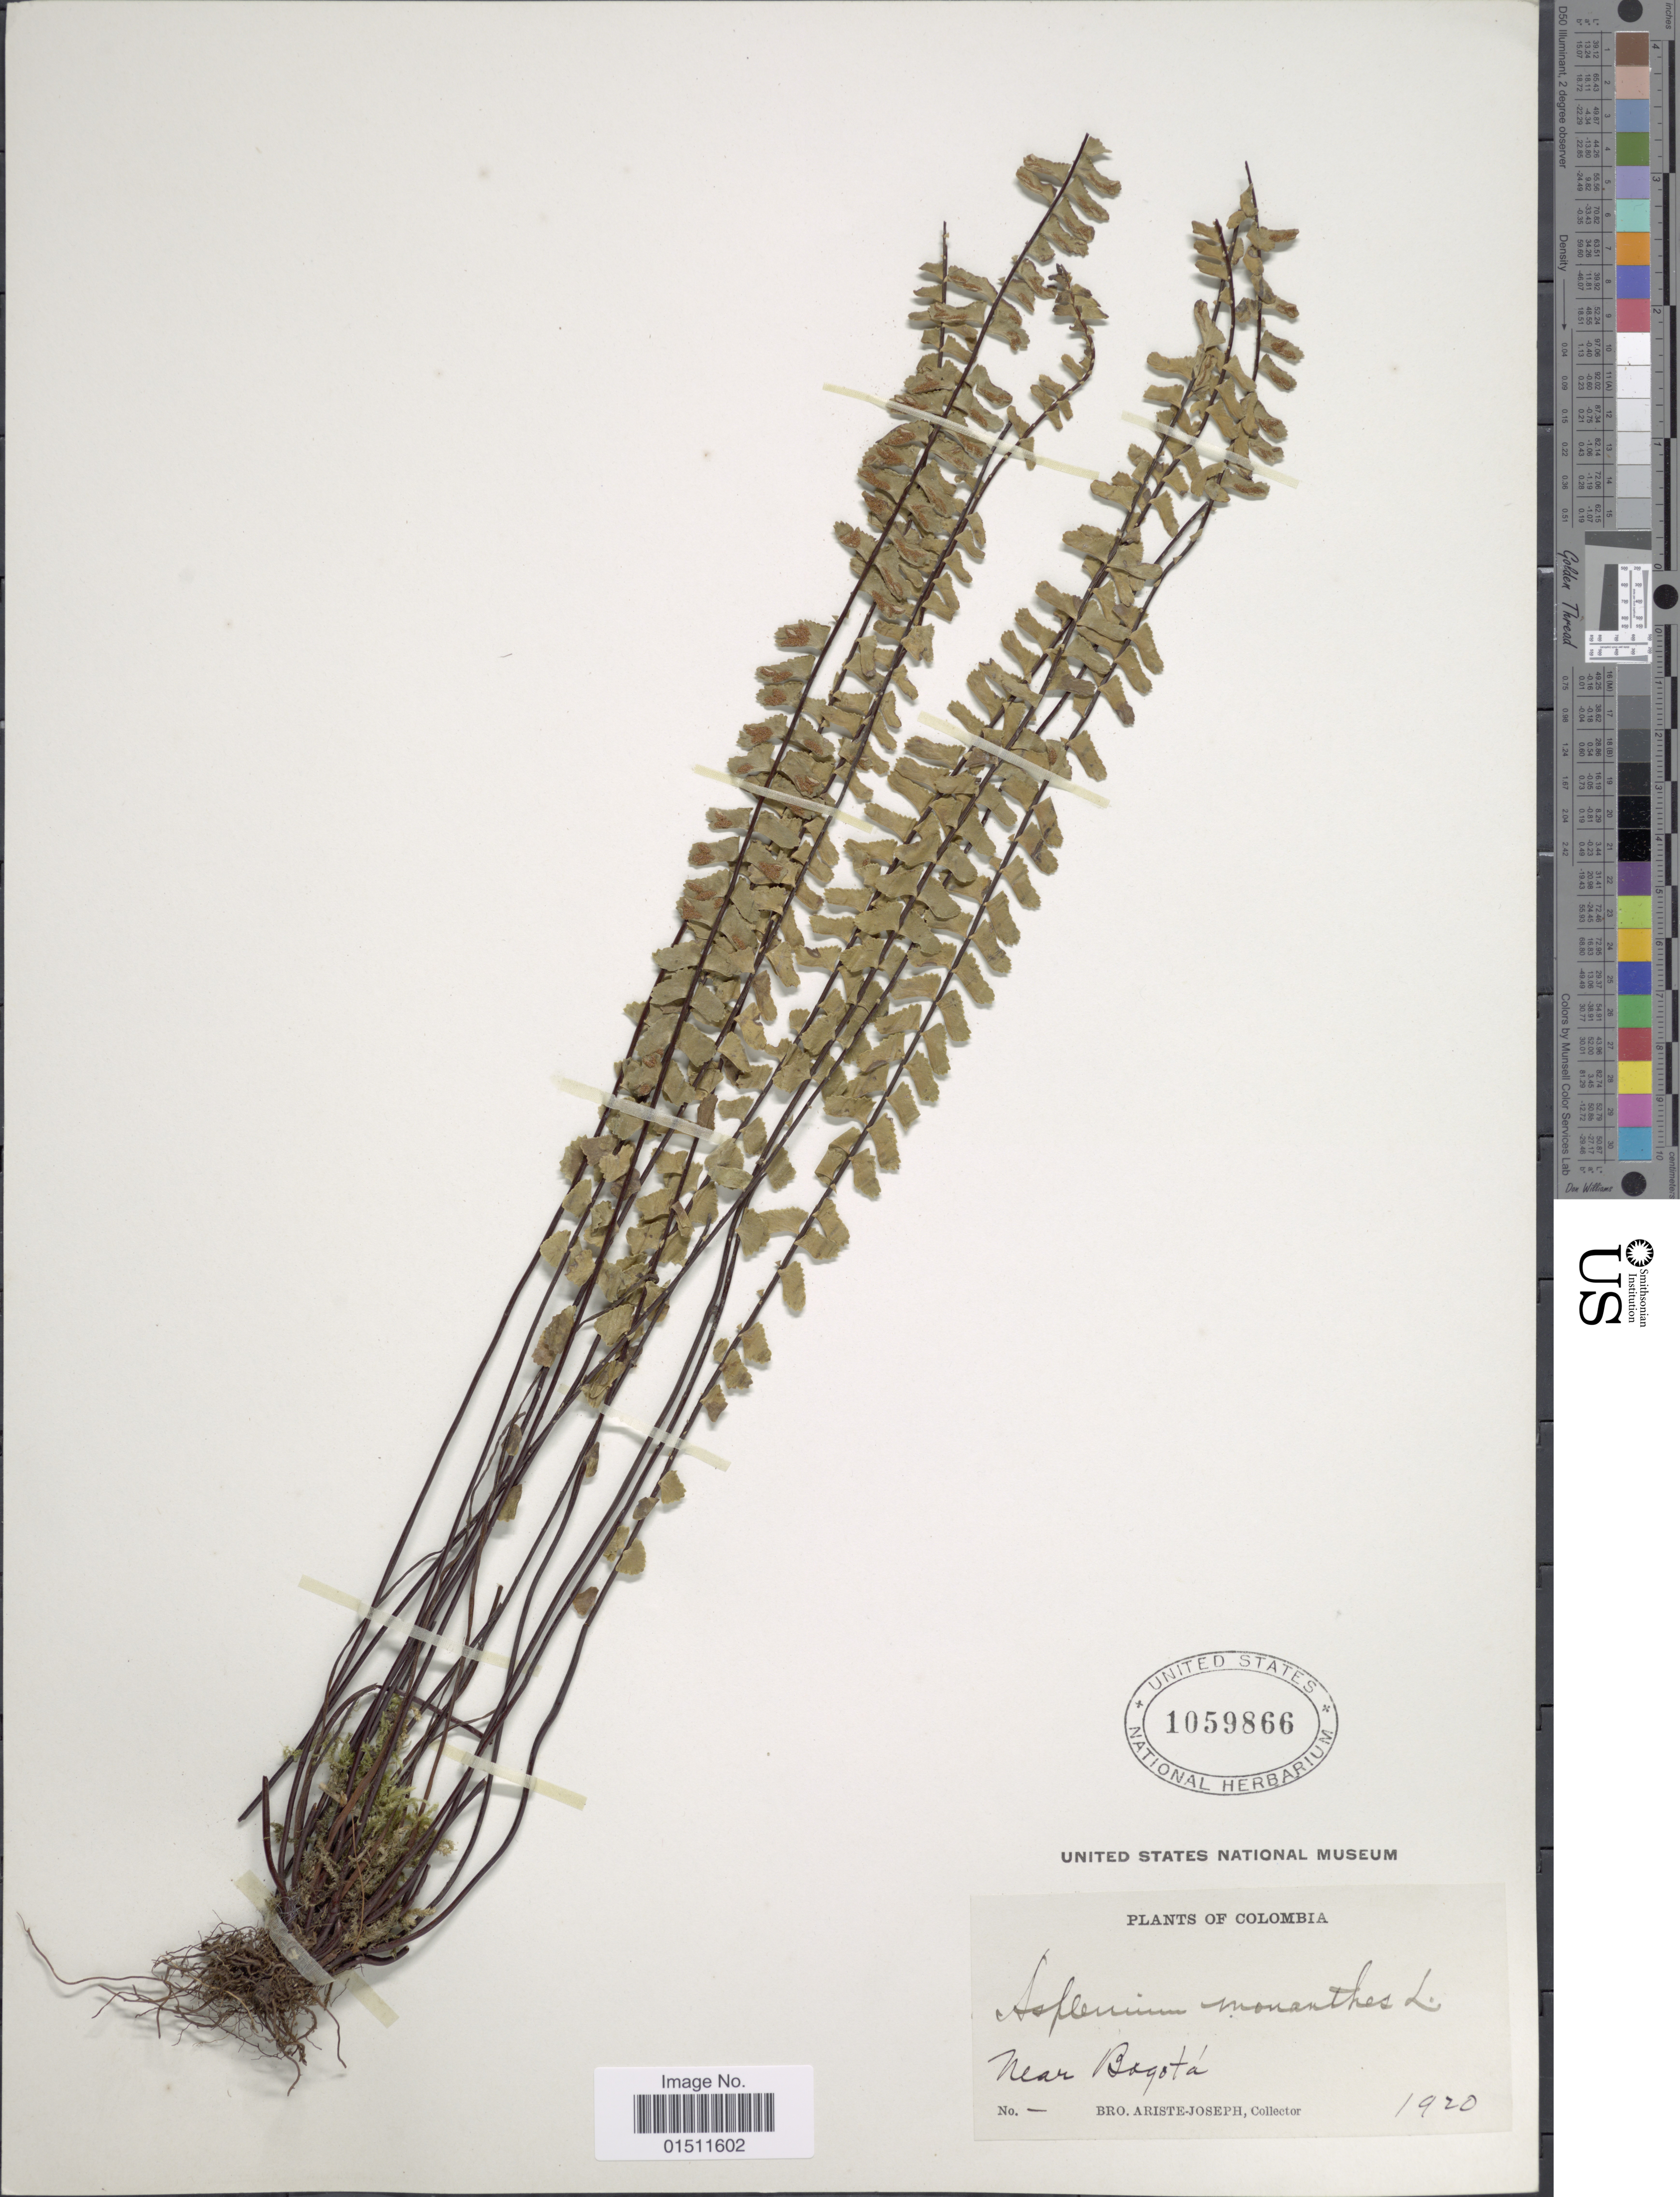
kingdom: Plantae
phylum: Tracheophyta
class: Polypodiopsida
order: Polypodiales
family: Aspleniaceae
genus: Asplenium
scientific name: Asplenium monanthes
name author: L.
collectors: Bro. Ariste-Joseph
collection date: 1920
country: Colombia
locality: Near Bogota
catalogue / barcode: US 1059866